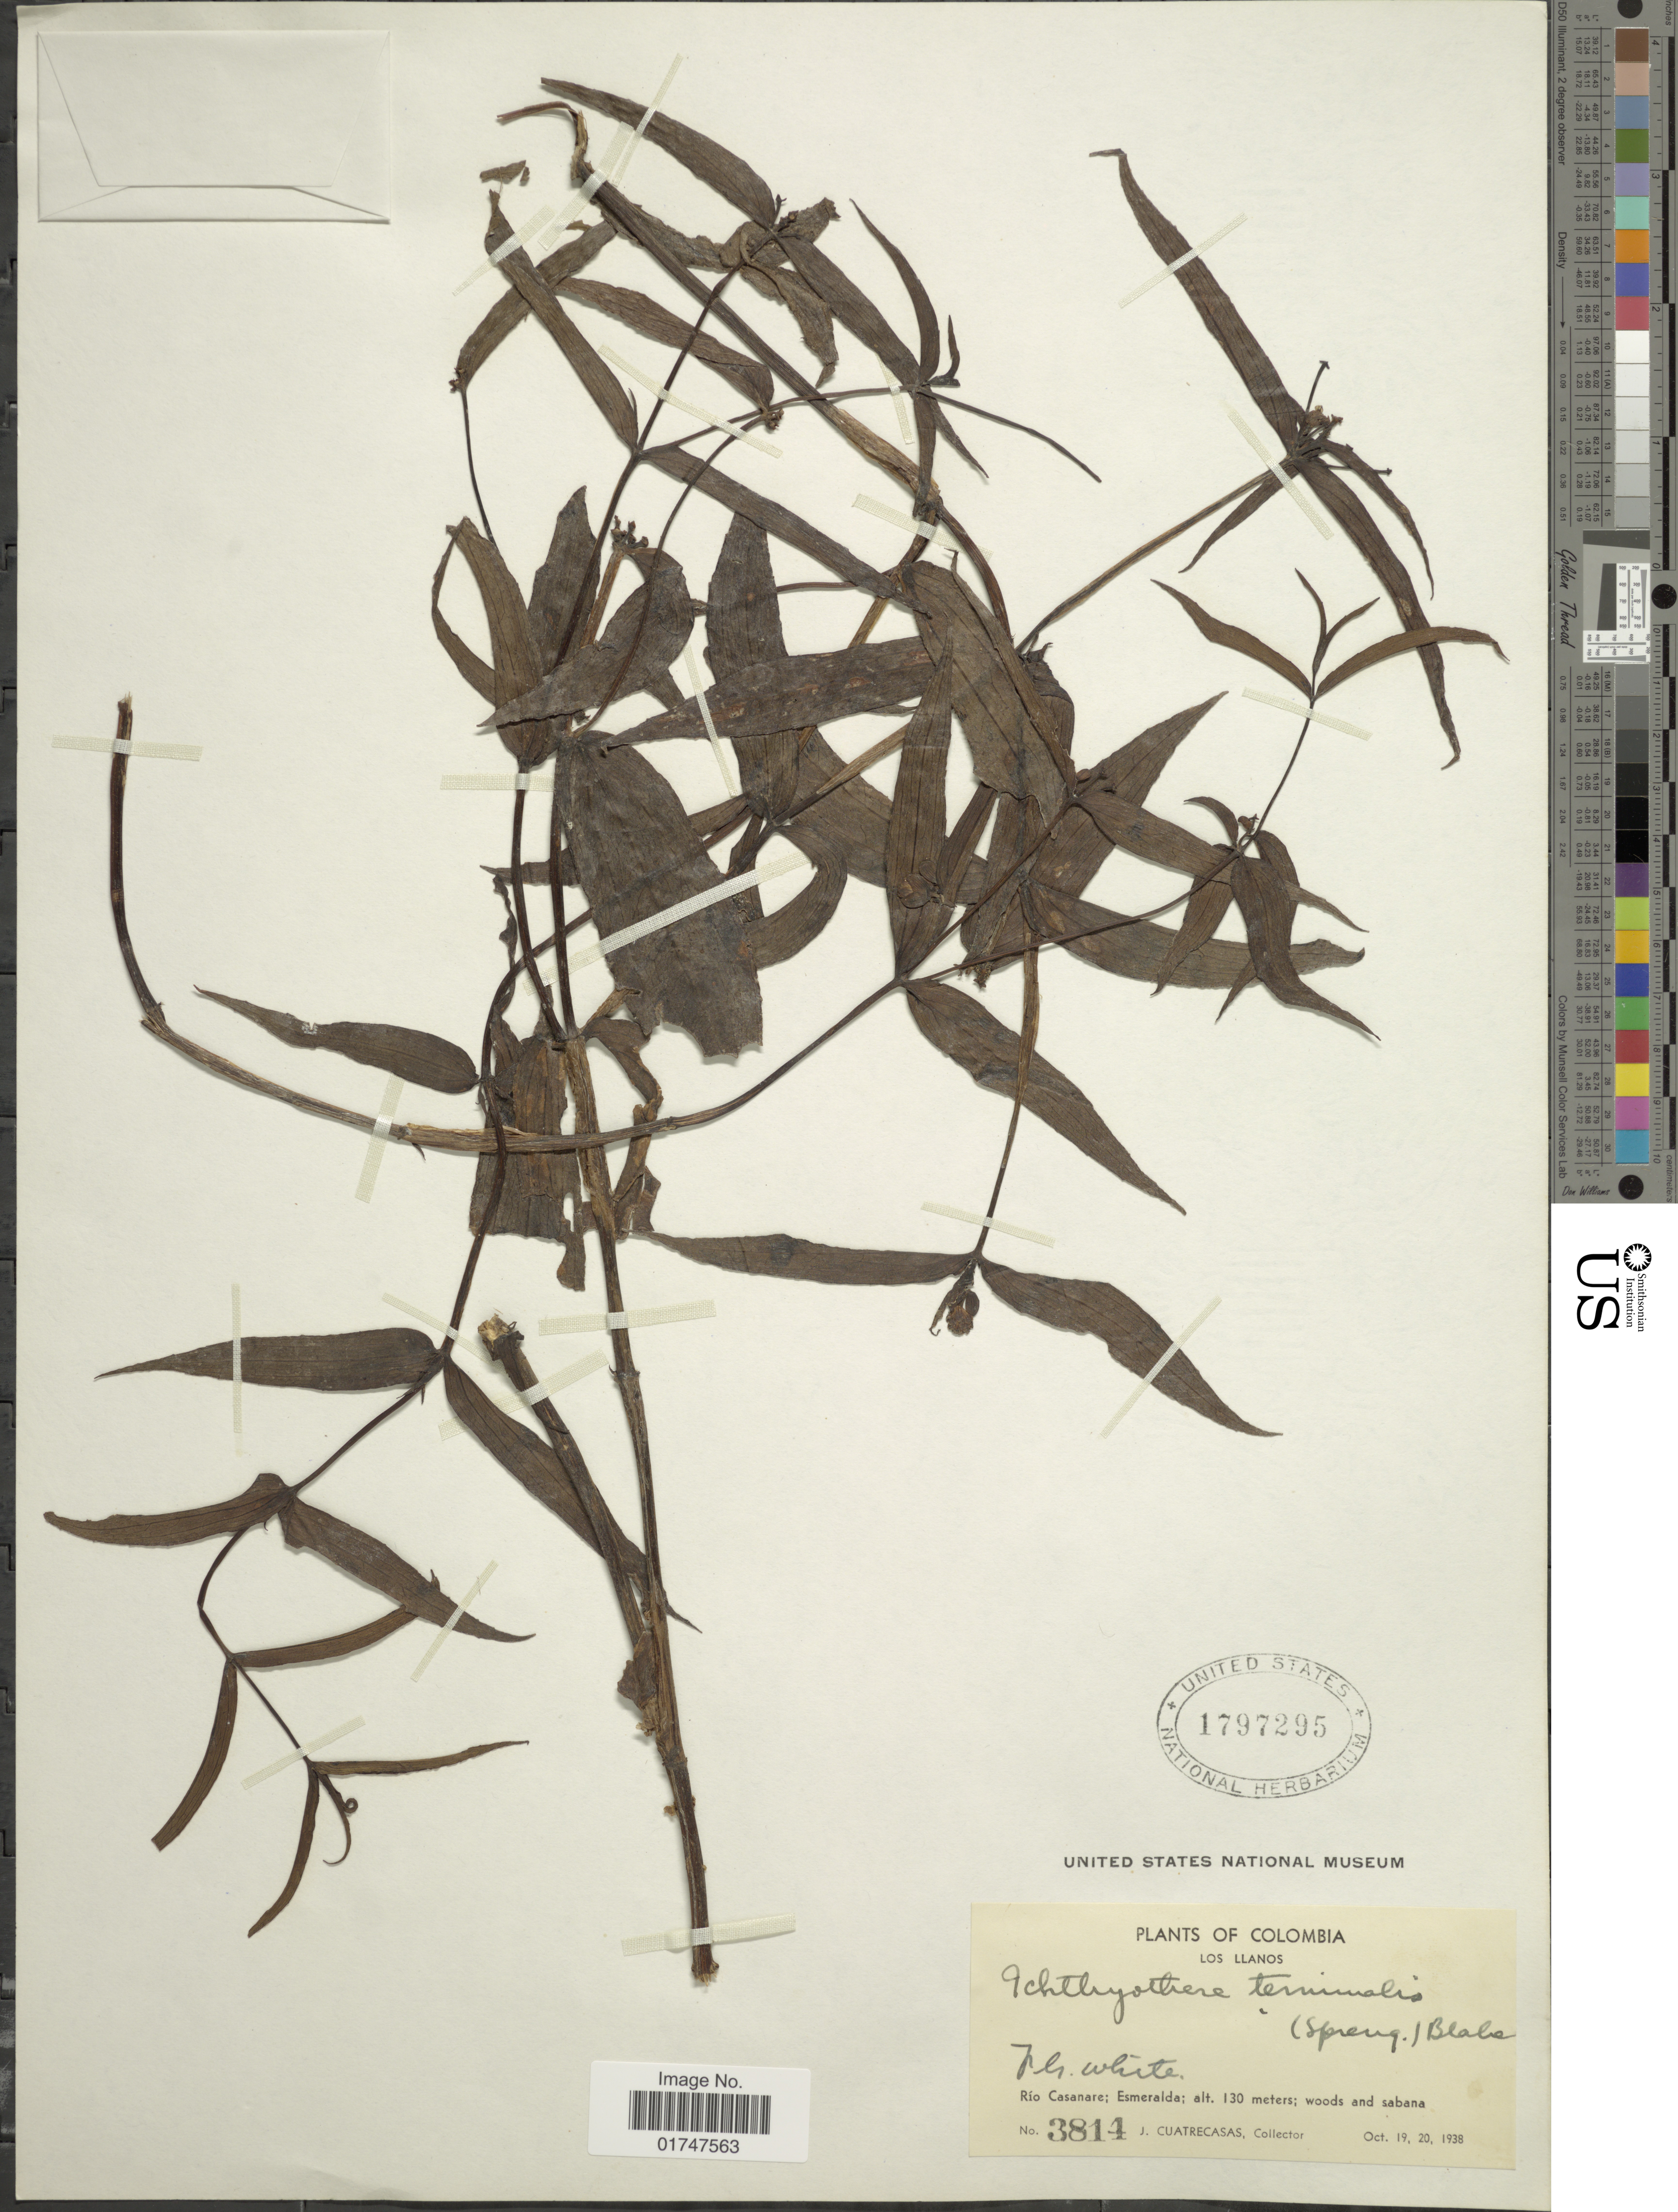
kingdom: Plantae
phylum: Tracheophyta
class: Magnoliopsida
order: Asterales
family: Asteraceae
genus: Ichthyothere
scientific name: Ichthyothere terminalis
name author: (Spreng.) S.F. Blake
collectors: J. Cuatrecasas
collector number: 3814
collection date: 1938-10-19/1938-10-20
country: Colombia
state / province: Casanare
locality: Los Llanos. Río Casanare: Esmeralda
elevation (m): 130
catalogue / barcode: US 1797295